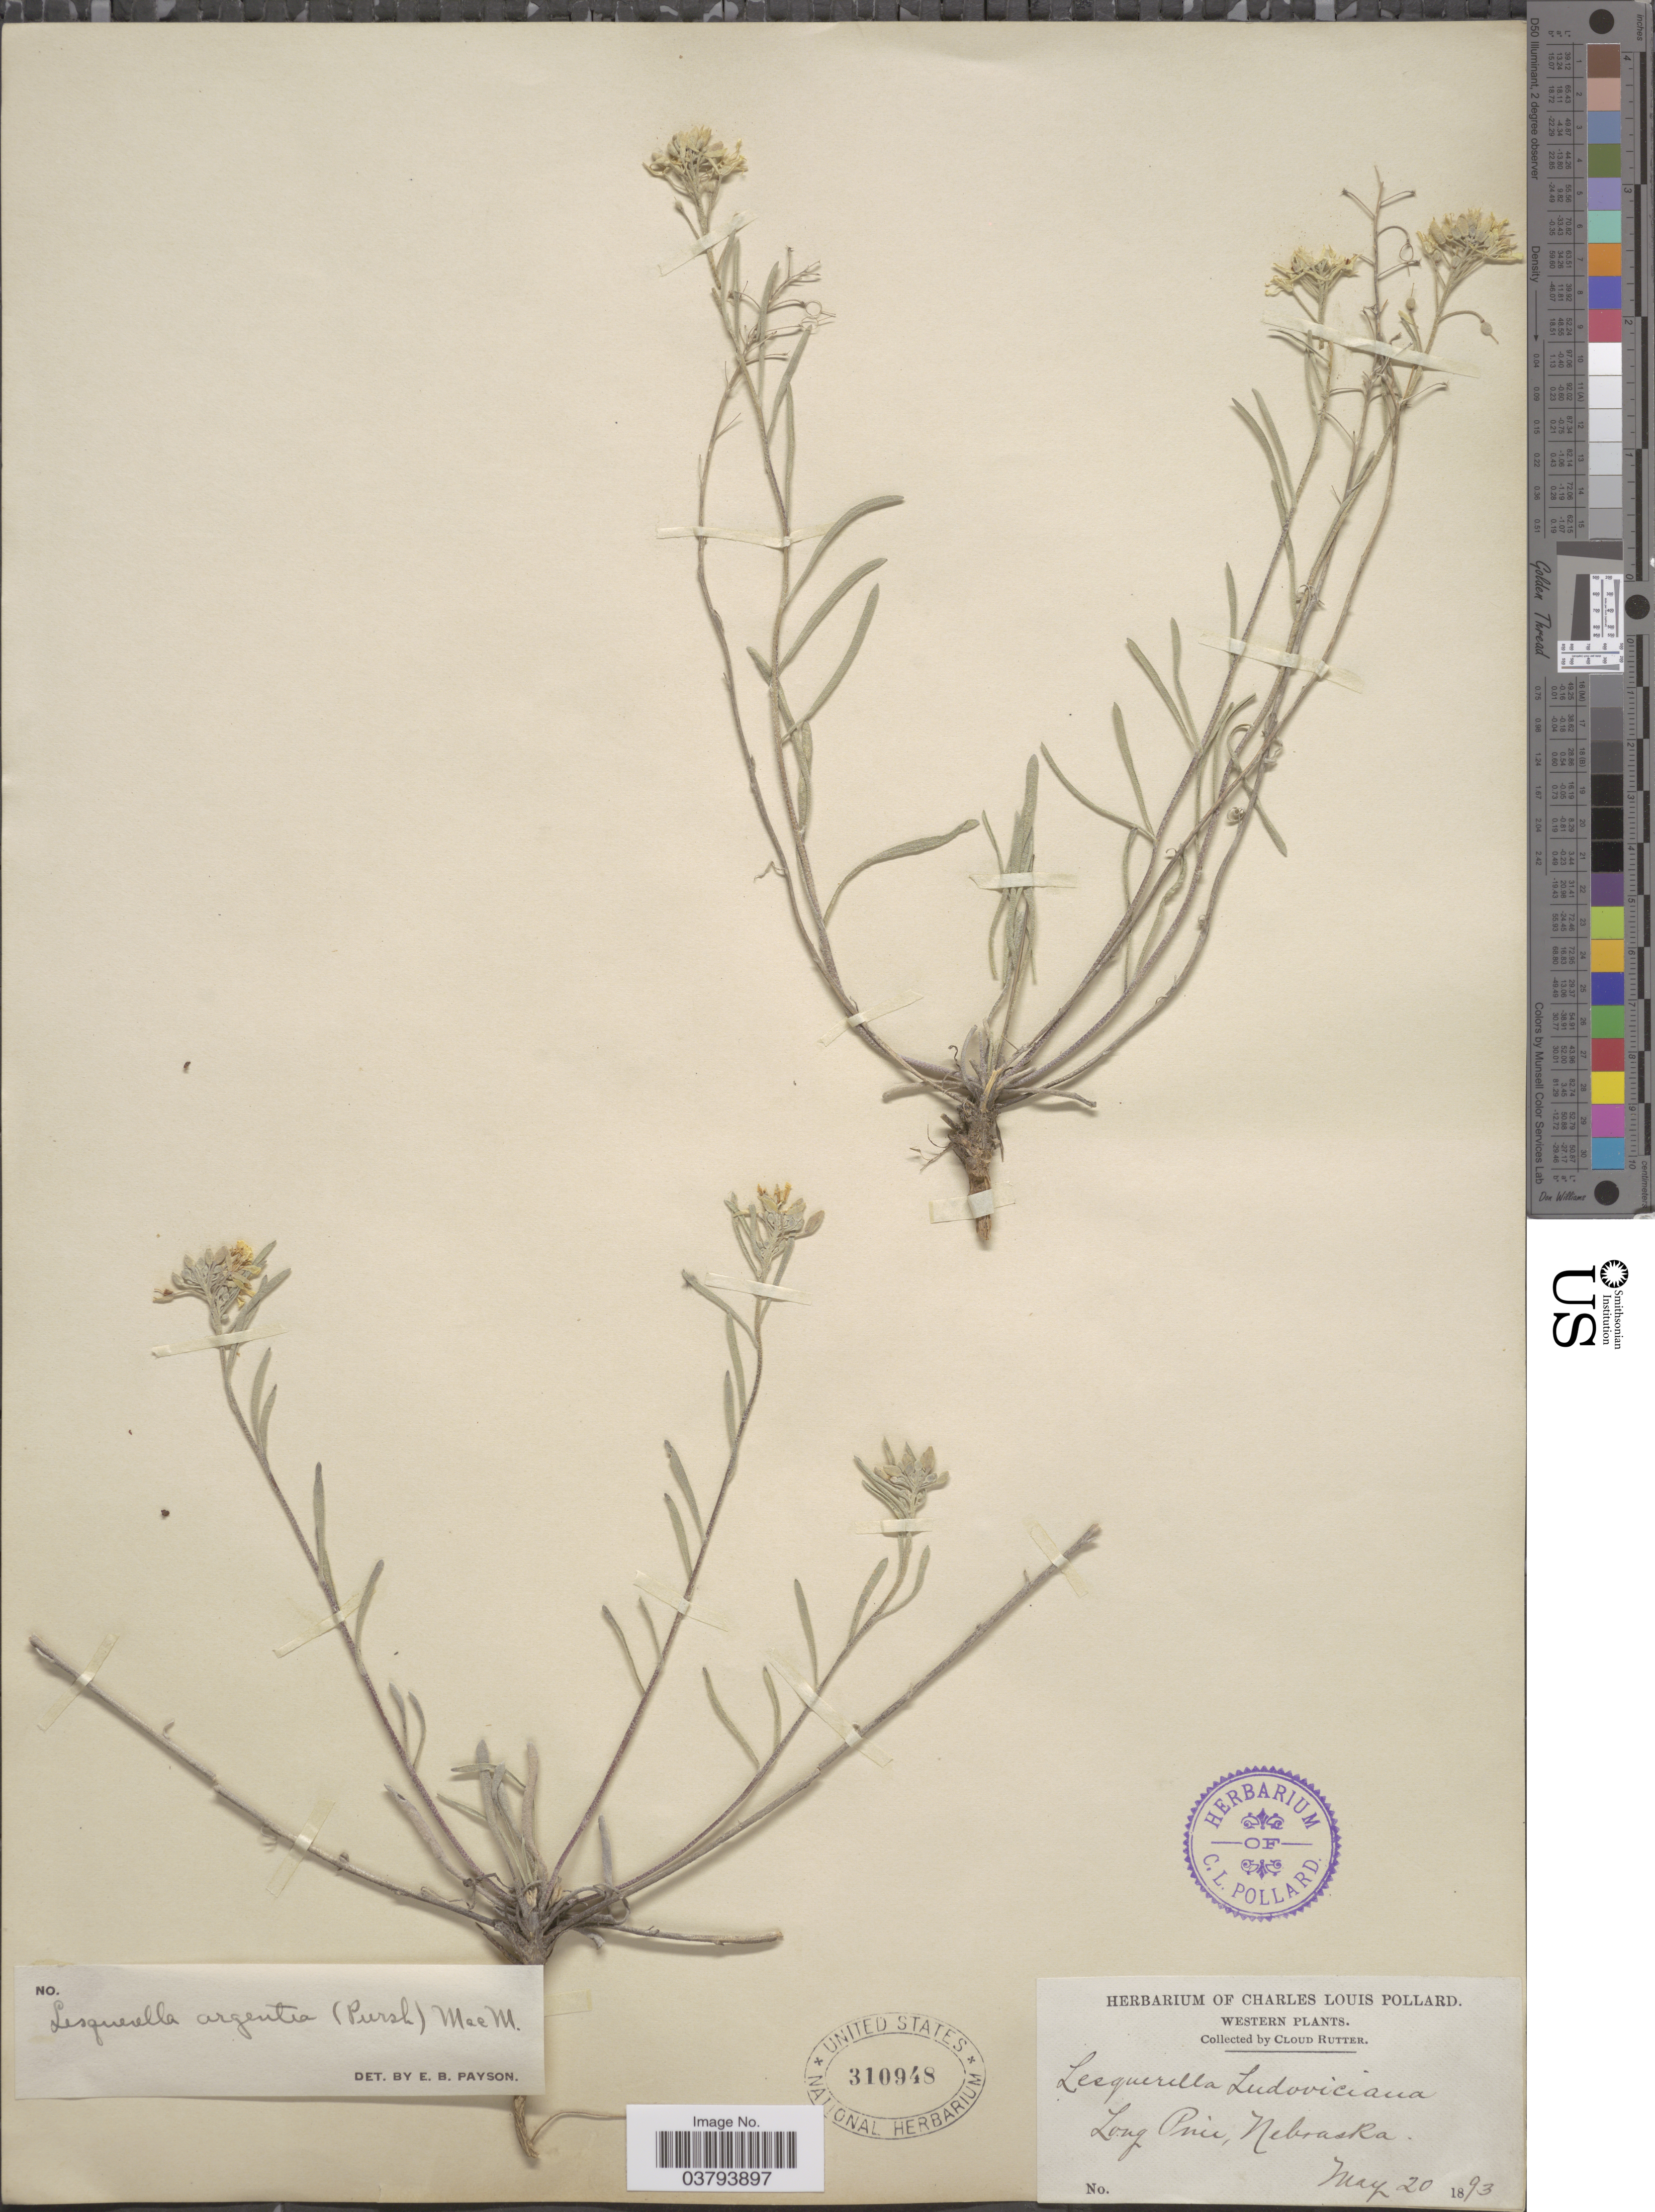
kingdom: Plantae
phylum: Tracheophyta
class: Magnoliopsida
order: Brassicales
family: Brassicaceae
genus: Lesquerella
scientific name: Lesquerella ludoviciana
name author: (Nutt.) S. Watson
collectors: C. Rutter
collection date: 1893-05-20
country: United States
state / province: Nebraska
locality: Long Pine.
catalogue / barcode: US 310948